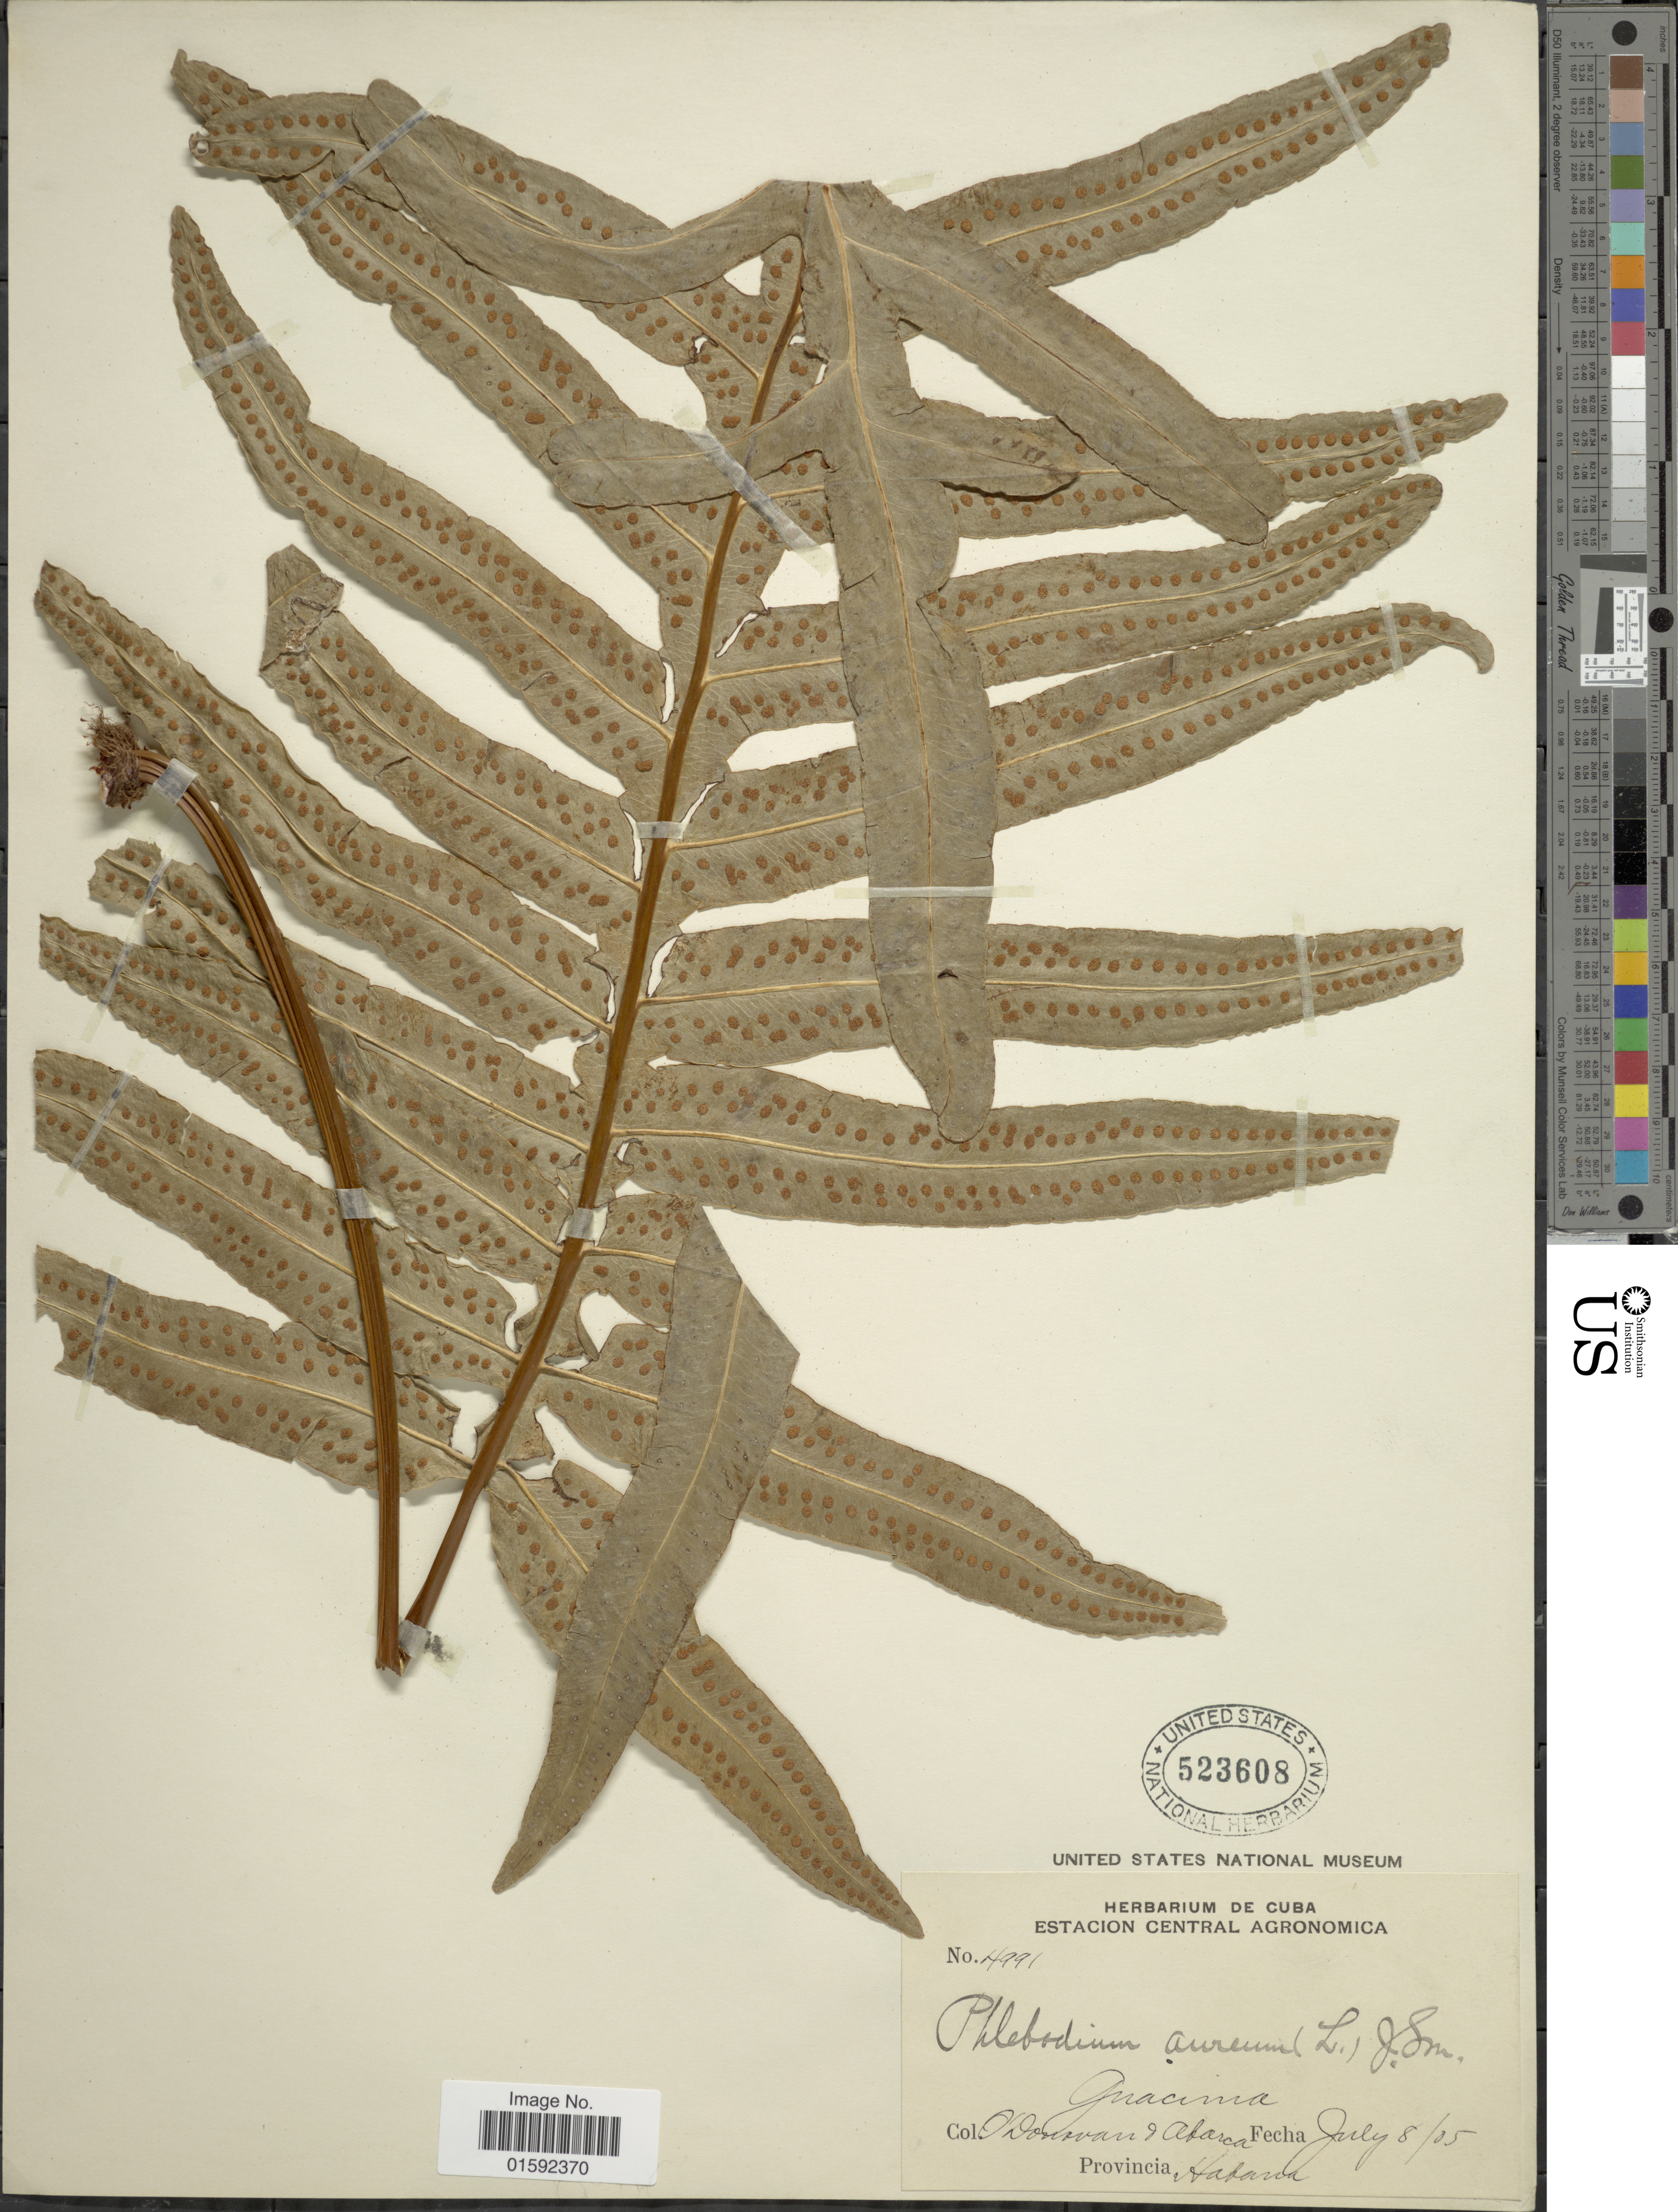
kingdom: Plantae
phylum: Tracheophyta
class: Polypodiopsida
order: Polypodiales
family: Polypodiaceae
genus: Phlebodium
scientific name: Phlebodium aureum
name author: (L.) J. Sm.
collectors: E. O'Donovan & -- Abarca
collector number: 4991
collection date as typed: Transcribed d/m/y: 8/7/5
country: Cuba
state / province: La Habana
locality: Guacima, Provincia Habana.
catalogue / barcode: US 523608